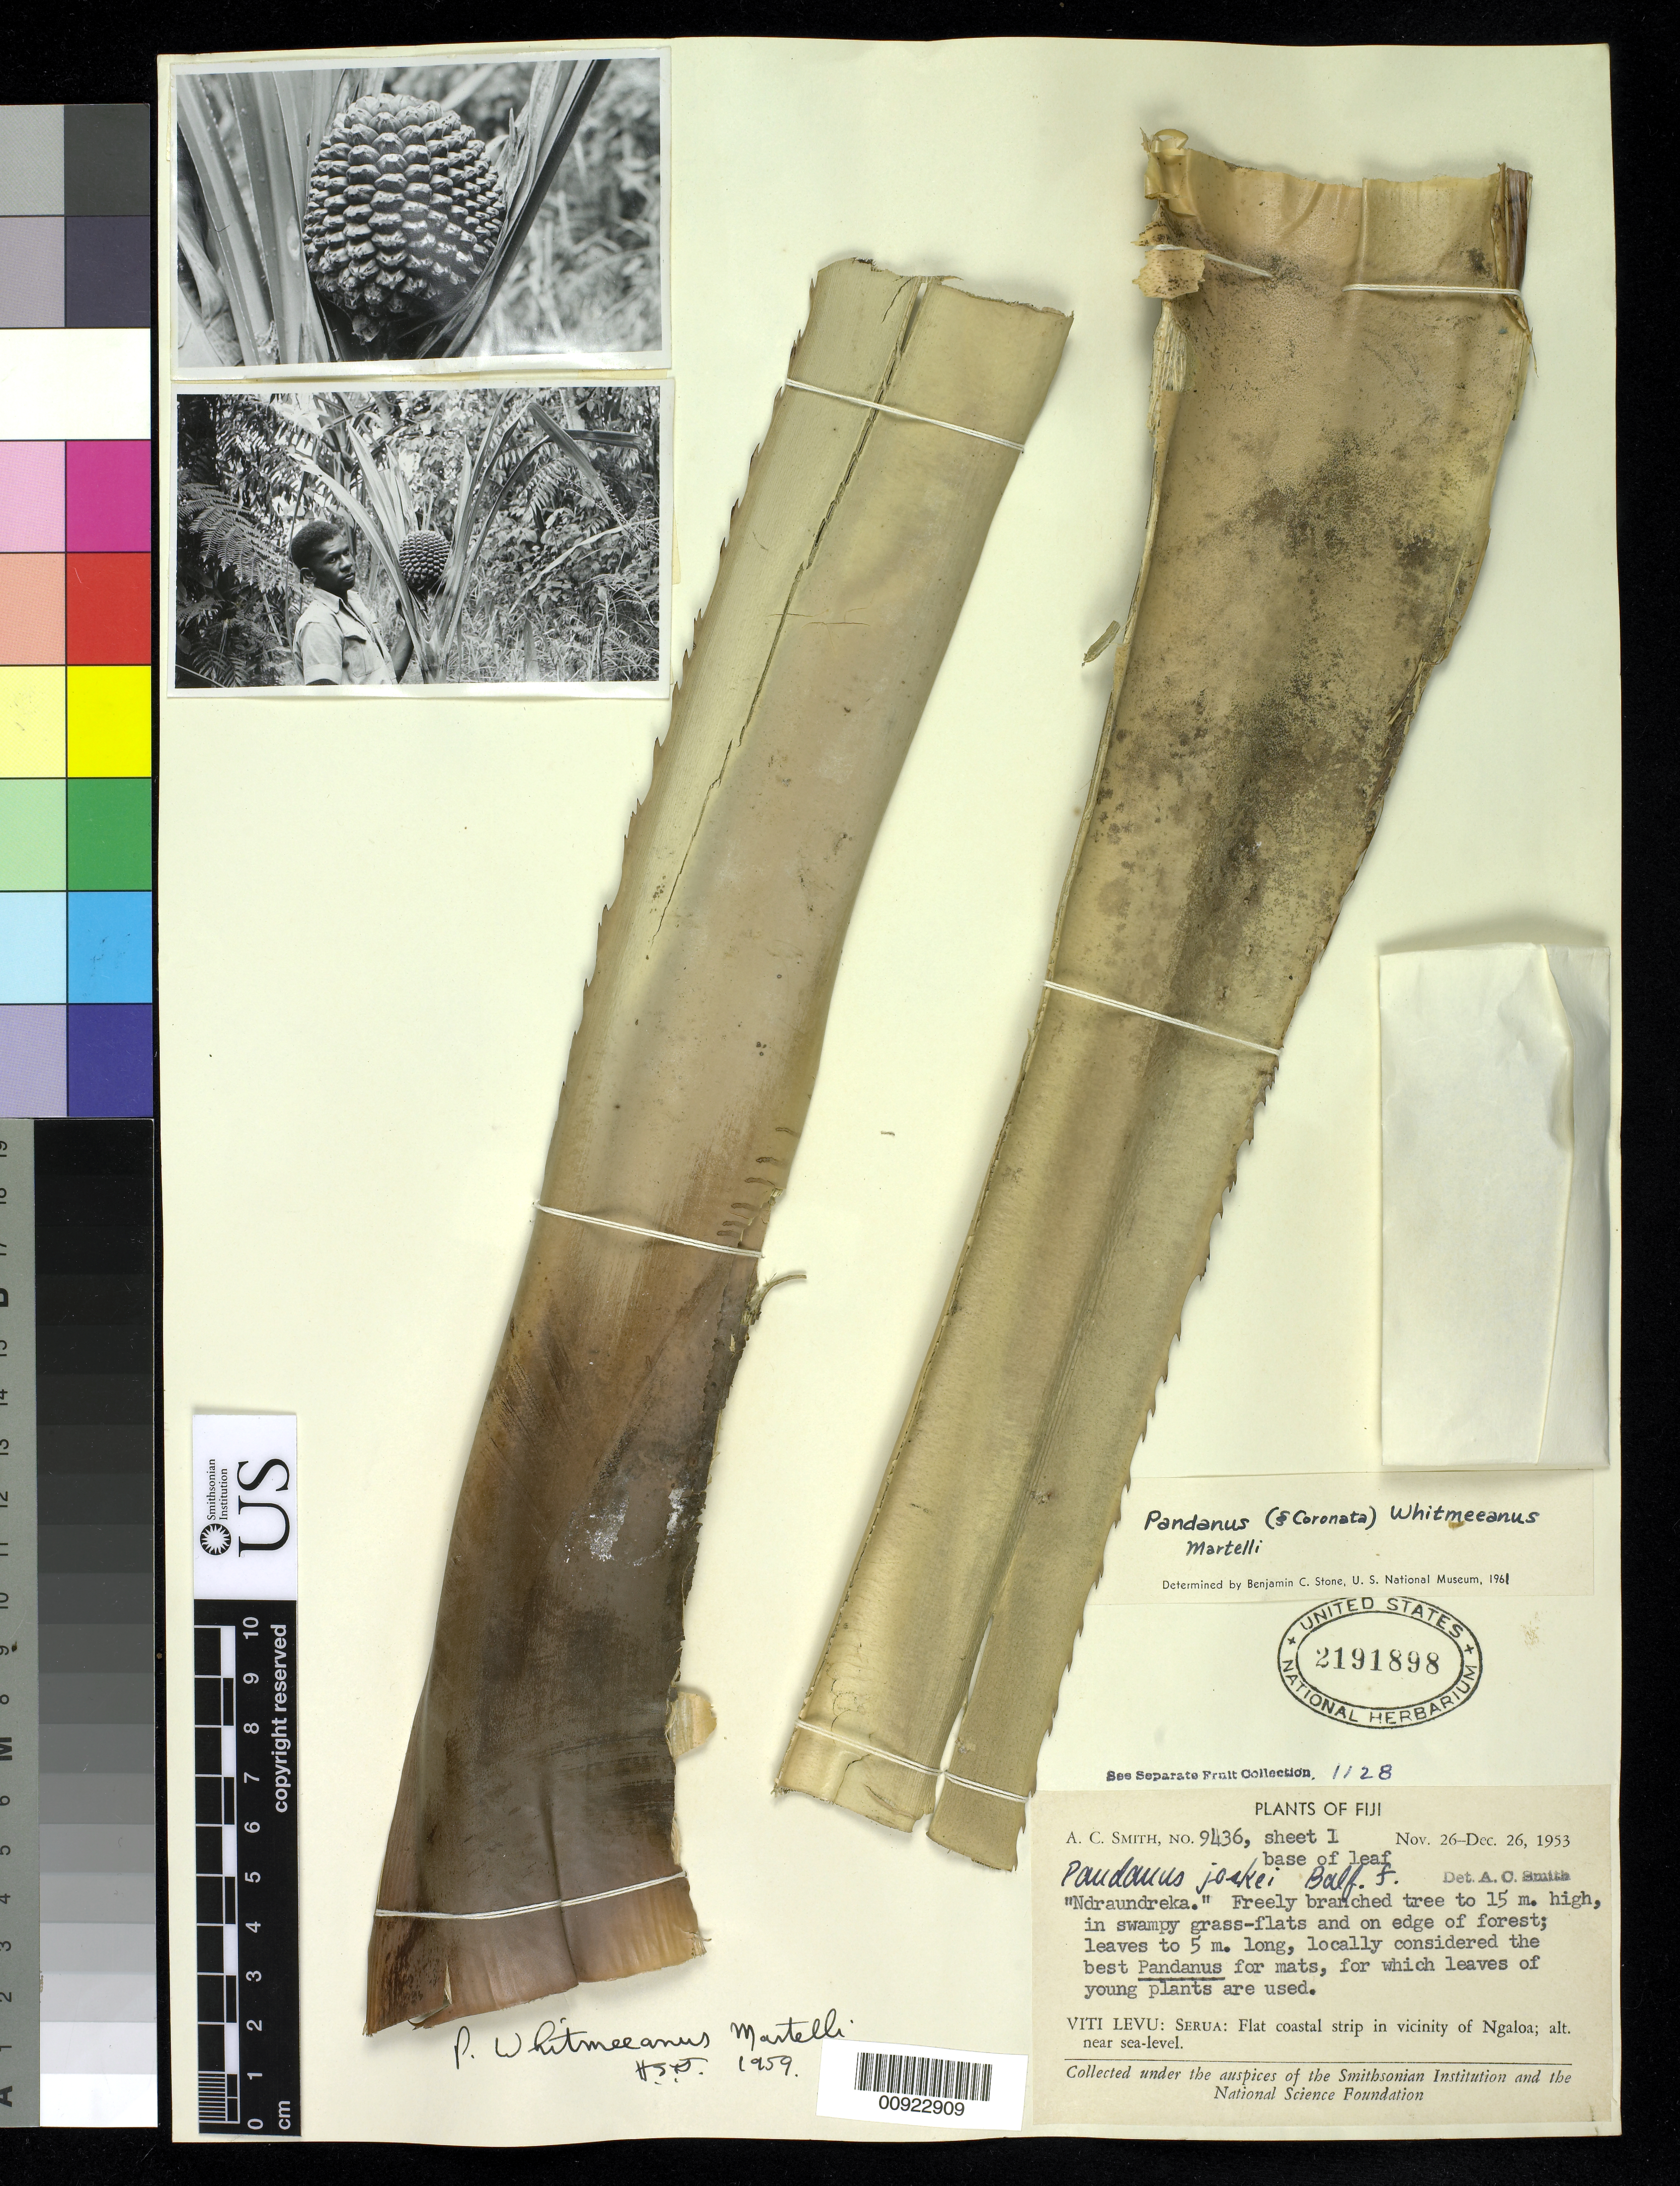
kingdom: Plantae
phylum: Tracheophyta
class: Liliopsida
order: Pandanales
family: Pandanaceae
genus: Pandanus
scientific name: Pandanus whitmeeanus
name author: Martelli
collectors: C. A. Smith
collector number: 9436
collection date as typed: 26 Nov 1953 to 26 Dec 1953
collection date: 1953-11-26/1953-12-26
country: Fiji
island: Viti Levu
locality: Serua: Flat coastal strip in vicinity of Ngaloa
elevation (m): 0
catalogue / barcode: US 2191898